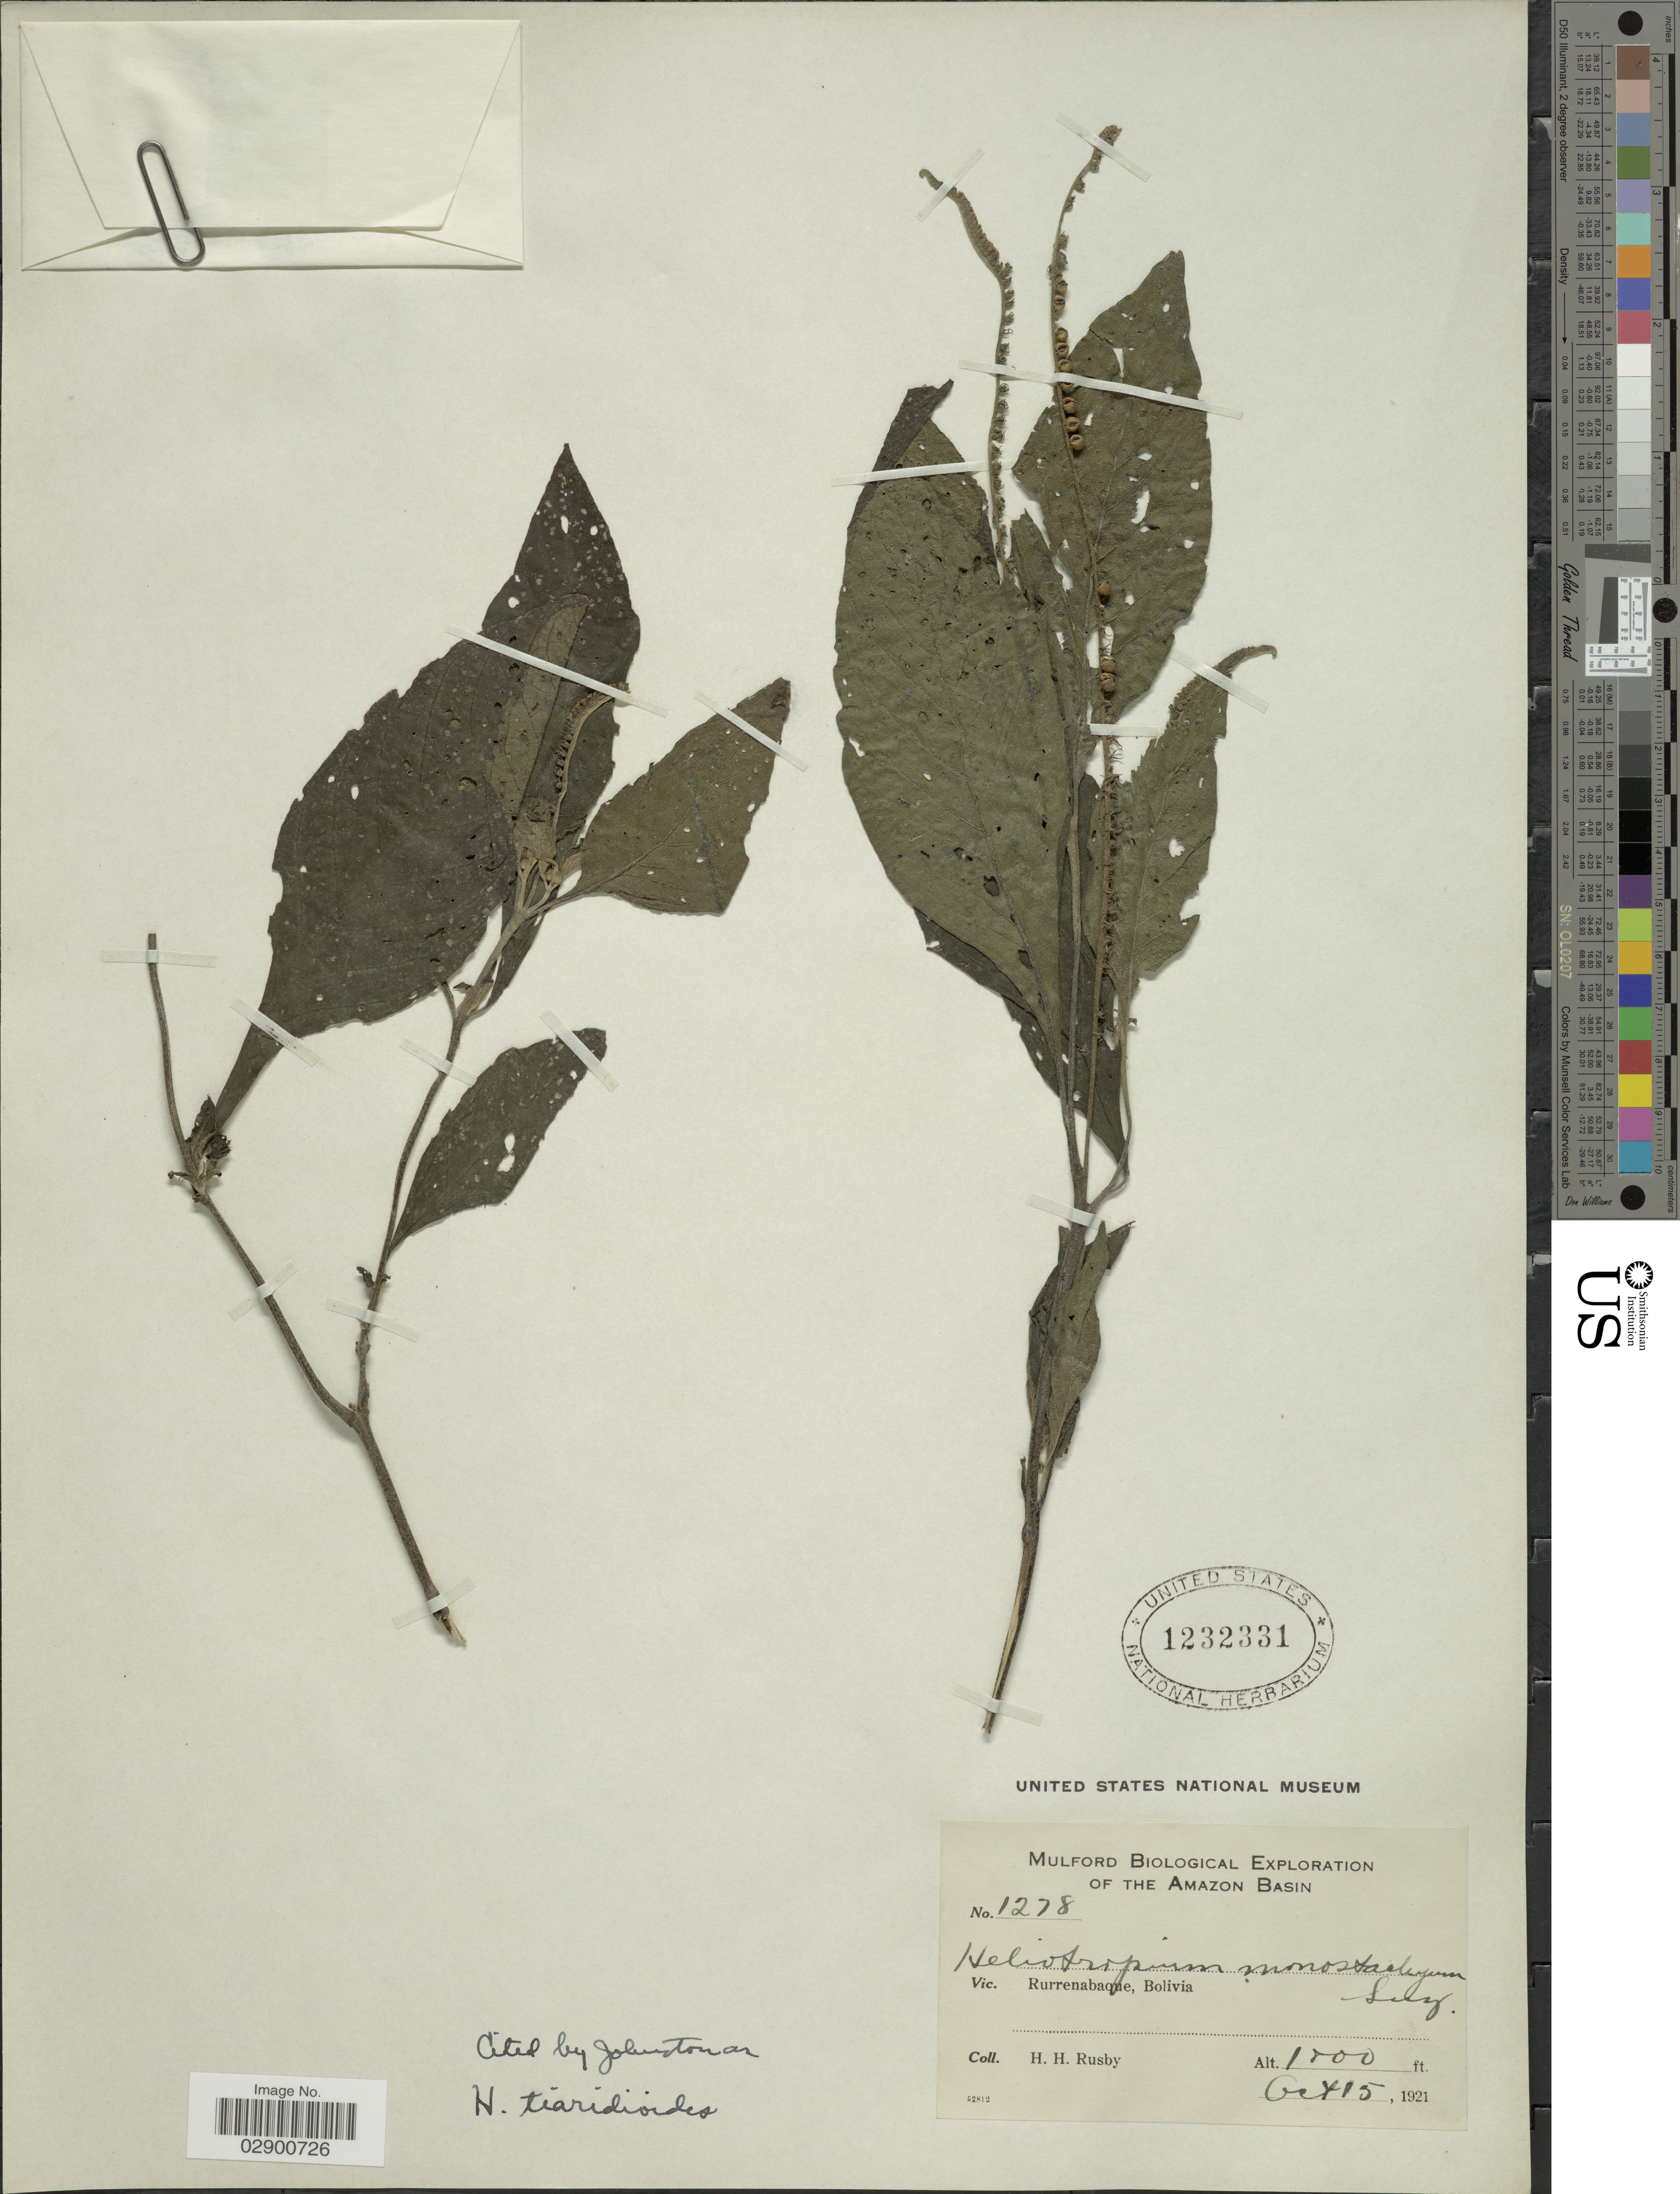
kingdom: Plantae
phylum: Tracheophyta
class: Magnoliopsida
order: Boraginales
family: Heliotropiaceae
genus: Heliotropium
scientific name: Heliotropium transalpinum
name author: Vell.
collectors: H. H. Rusby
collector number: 1278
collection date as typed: Oct 15, 1921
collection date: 1921-10-15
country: Bolivia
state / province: Beni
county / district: José Ballivián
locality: Rurrenabaque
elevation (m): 549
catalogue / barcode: US 1232331